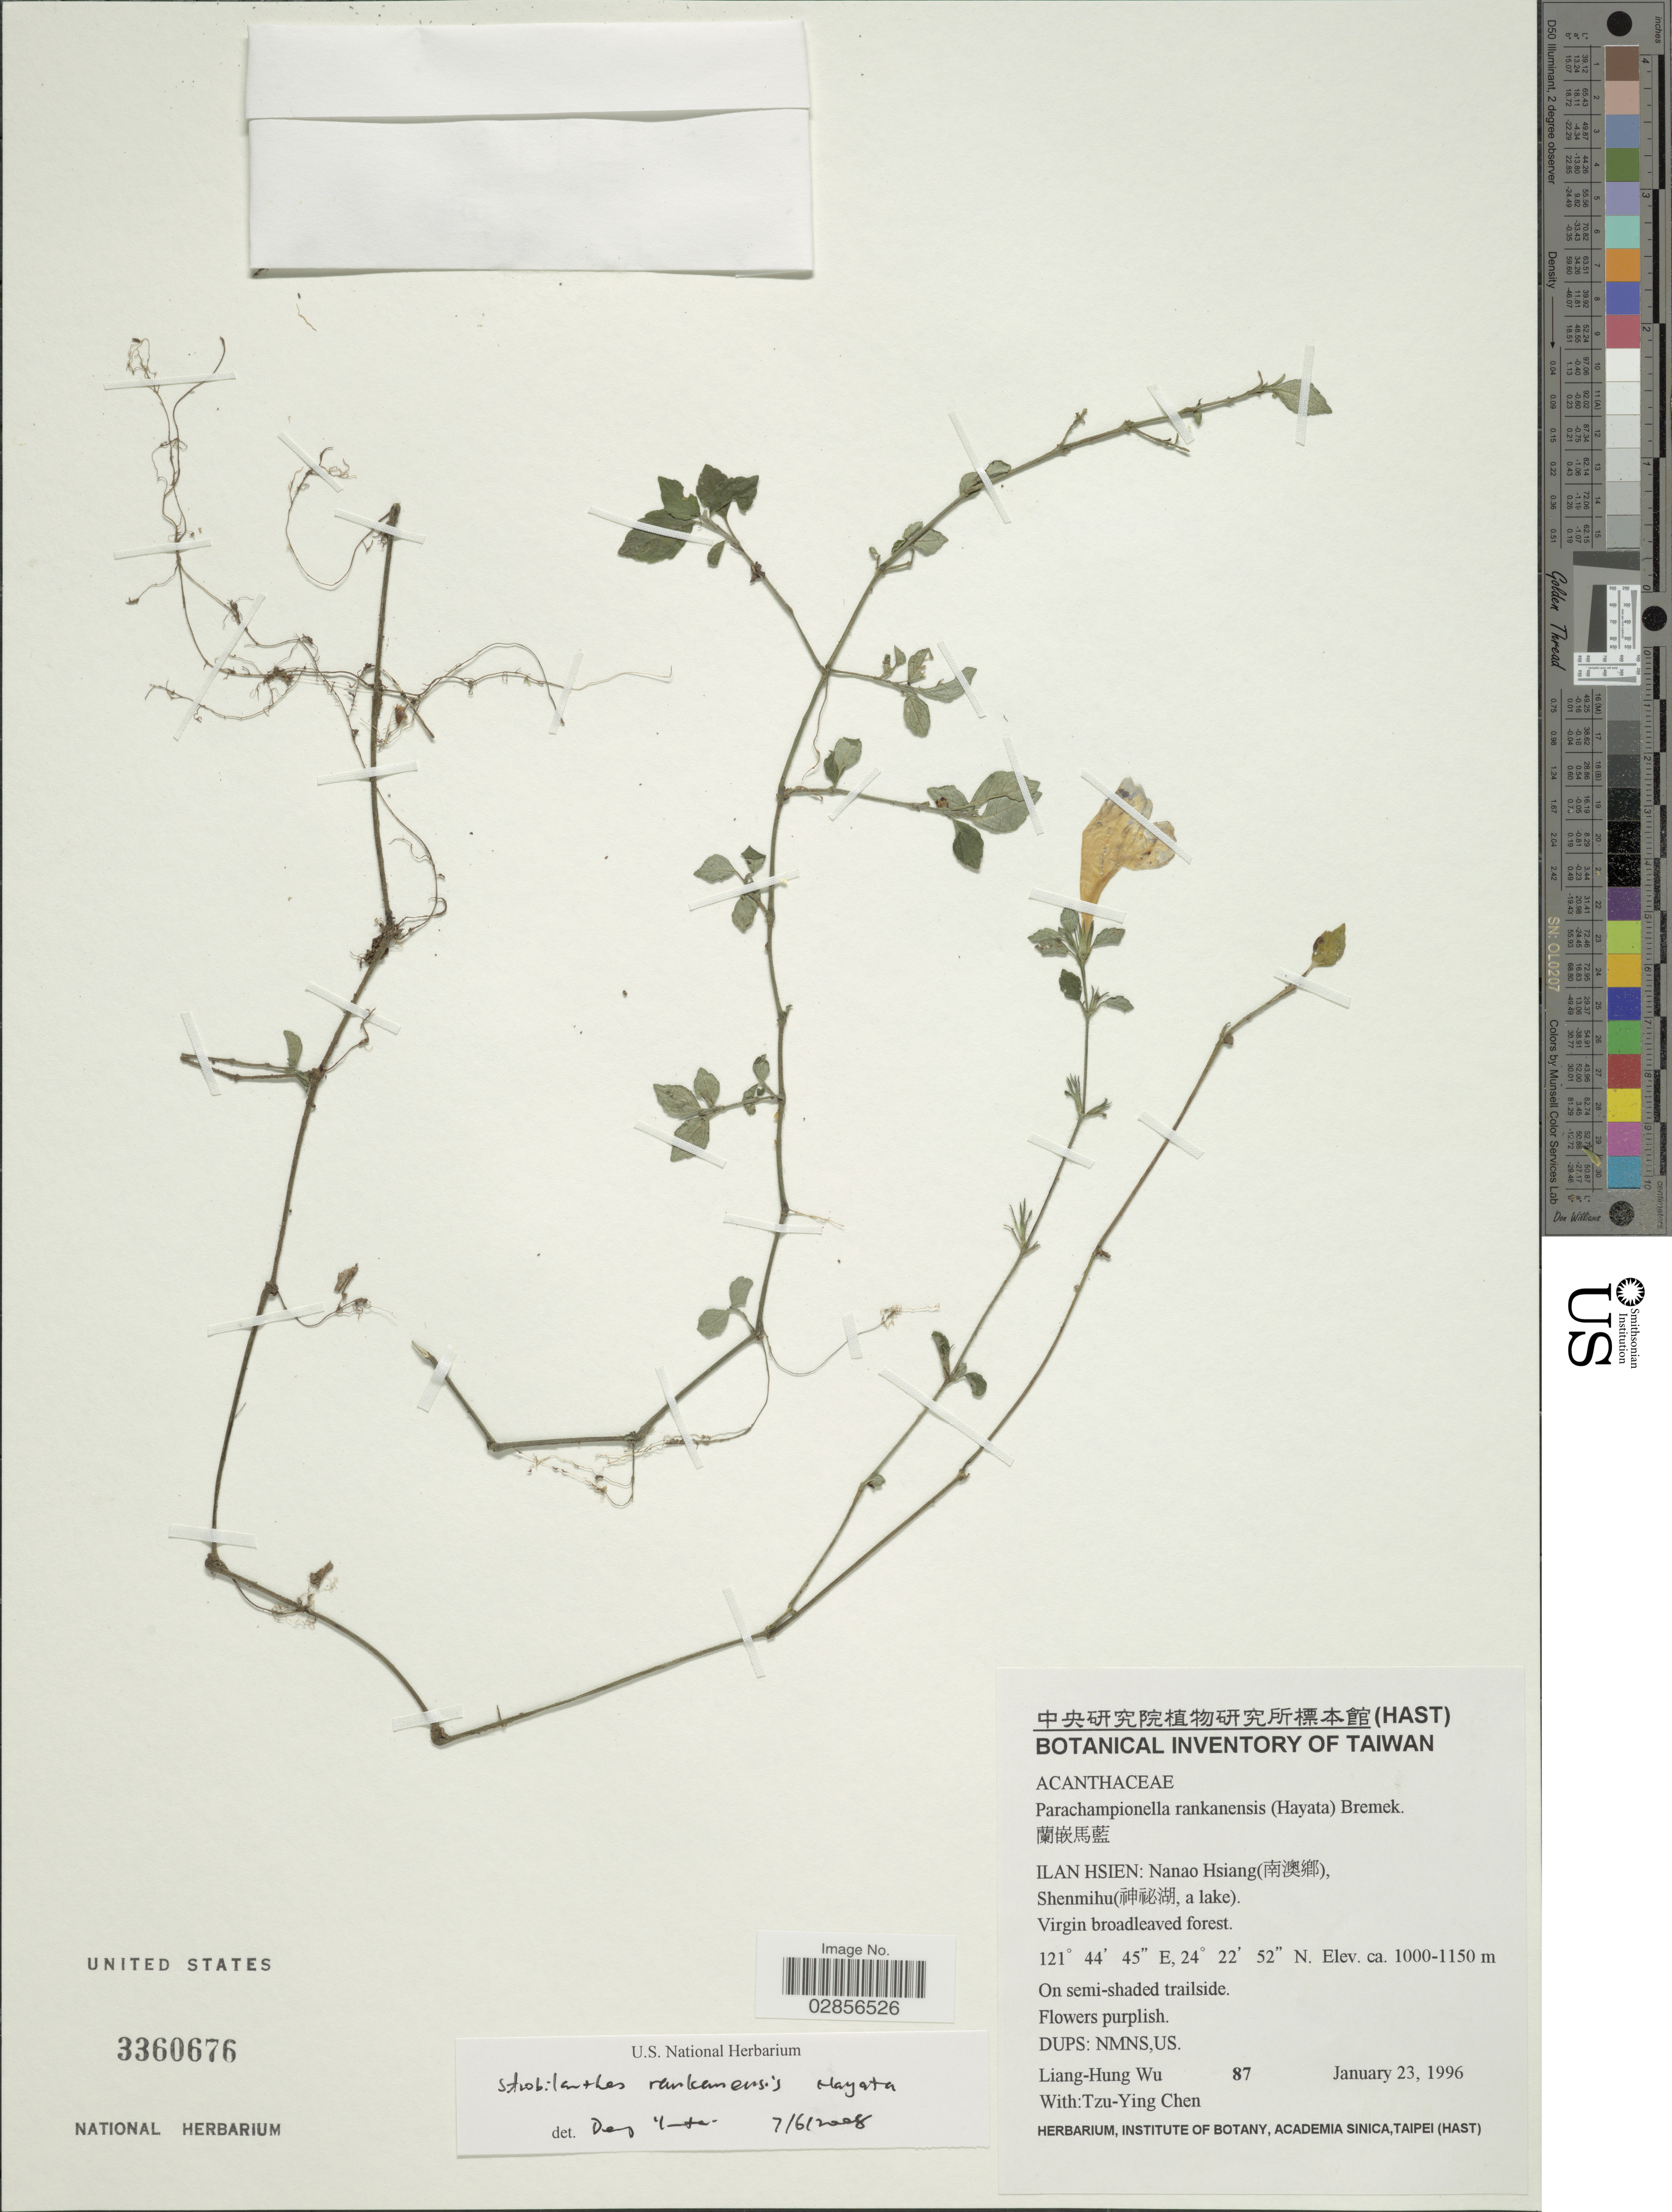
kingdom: Plantae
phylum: Tracheophyta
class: Magnoliopsida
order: Lamiales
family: Acanthaceae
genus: Strobilanthes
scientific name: Strobilanthes rankanensis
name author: Hayata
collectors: L. Wu & T. Chen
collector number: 87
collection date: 1996-01-23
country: Taiwan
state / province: Ilan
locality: Ilan Hsien: Nanao Hsiang. Shenmihu (a lake)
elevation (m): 1000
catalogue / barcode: US 3360676